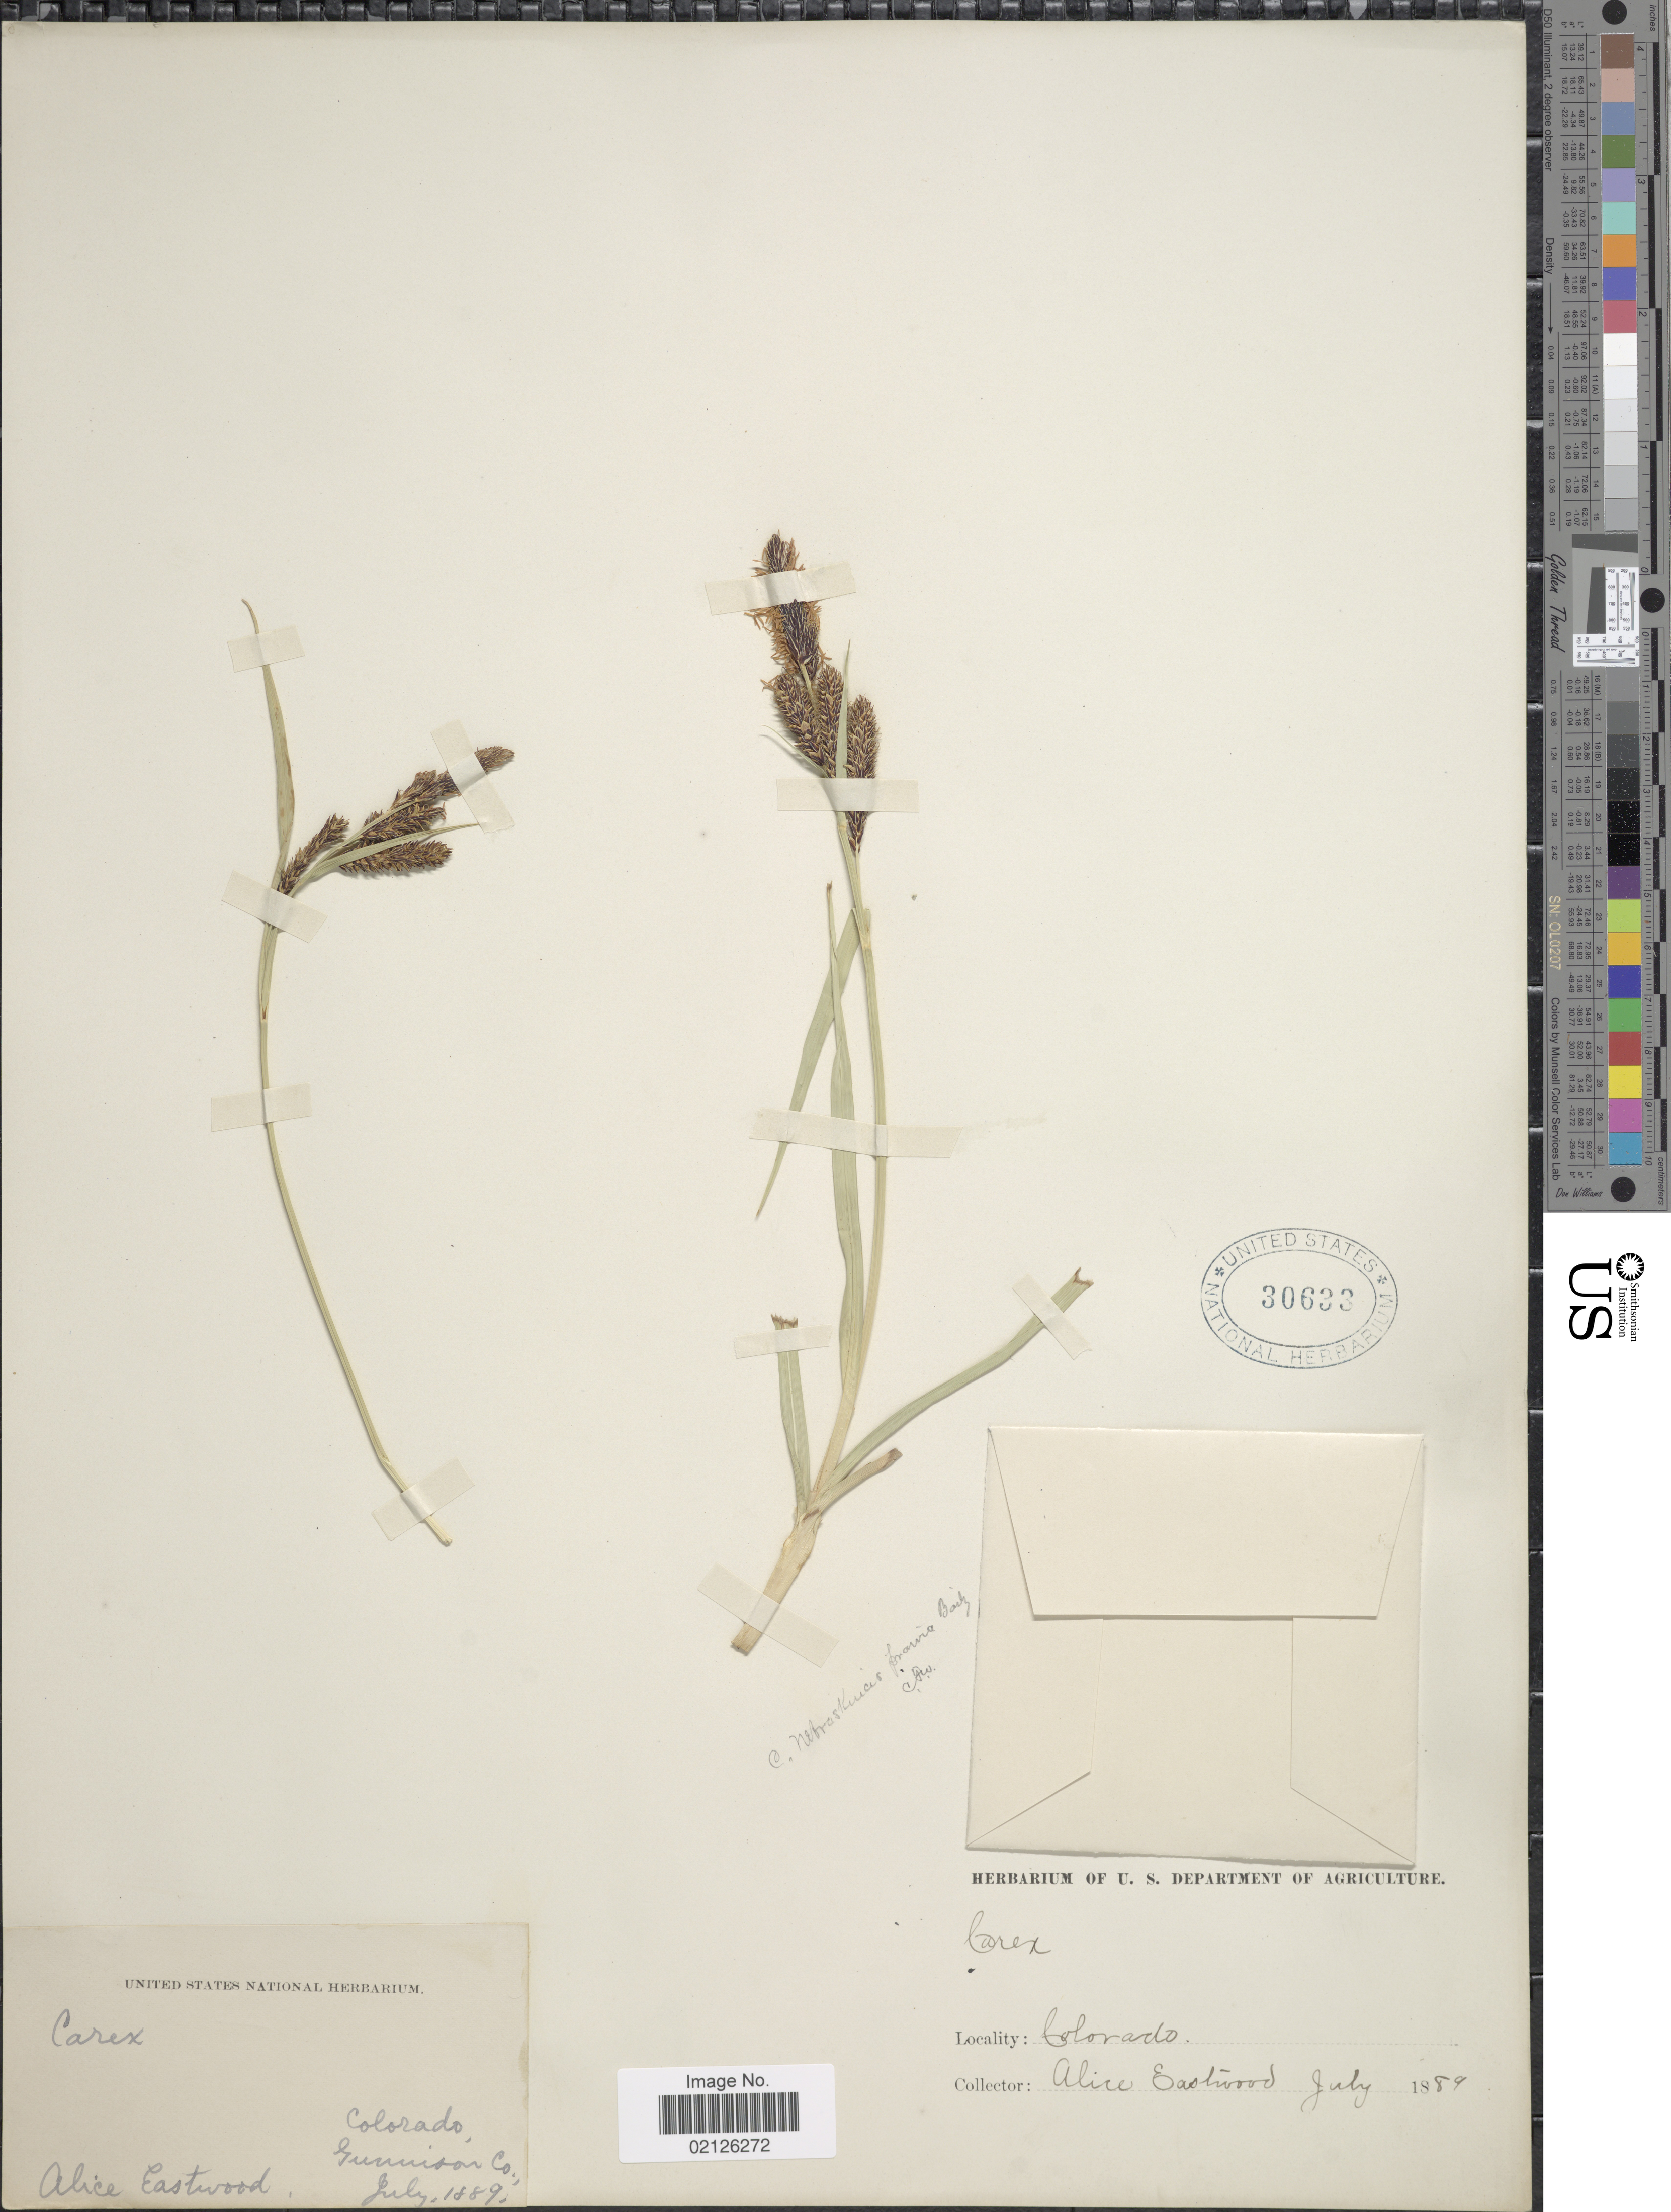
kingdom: Plantae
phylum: Tracheophyta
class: Liliopsida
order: Poales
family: Cyperaceae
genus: Carex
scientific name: Carex nebrascensis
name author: Dewey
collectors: A. Eastwood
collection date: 1889-07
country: United States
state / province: Colorado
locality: Gunnison Co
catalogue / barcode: US 30633